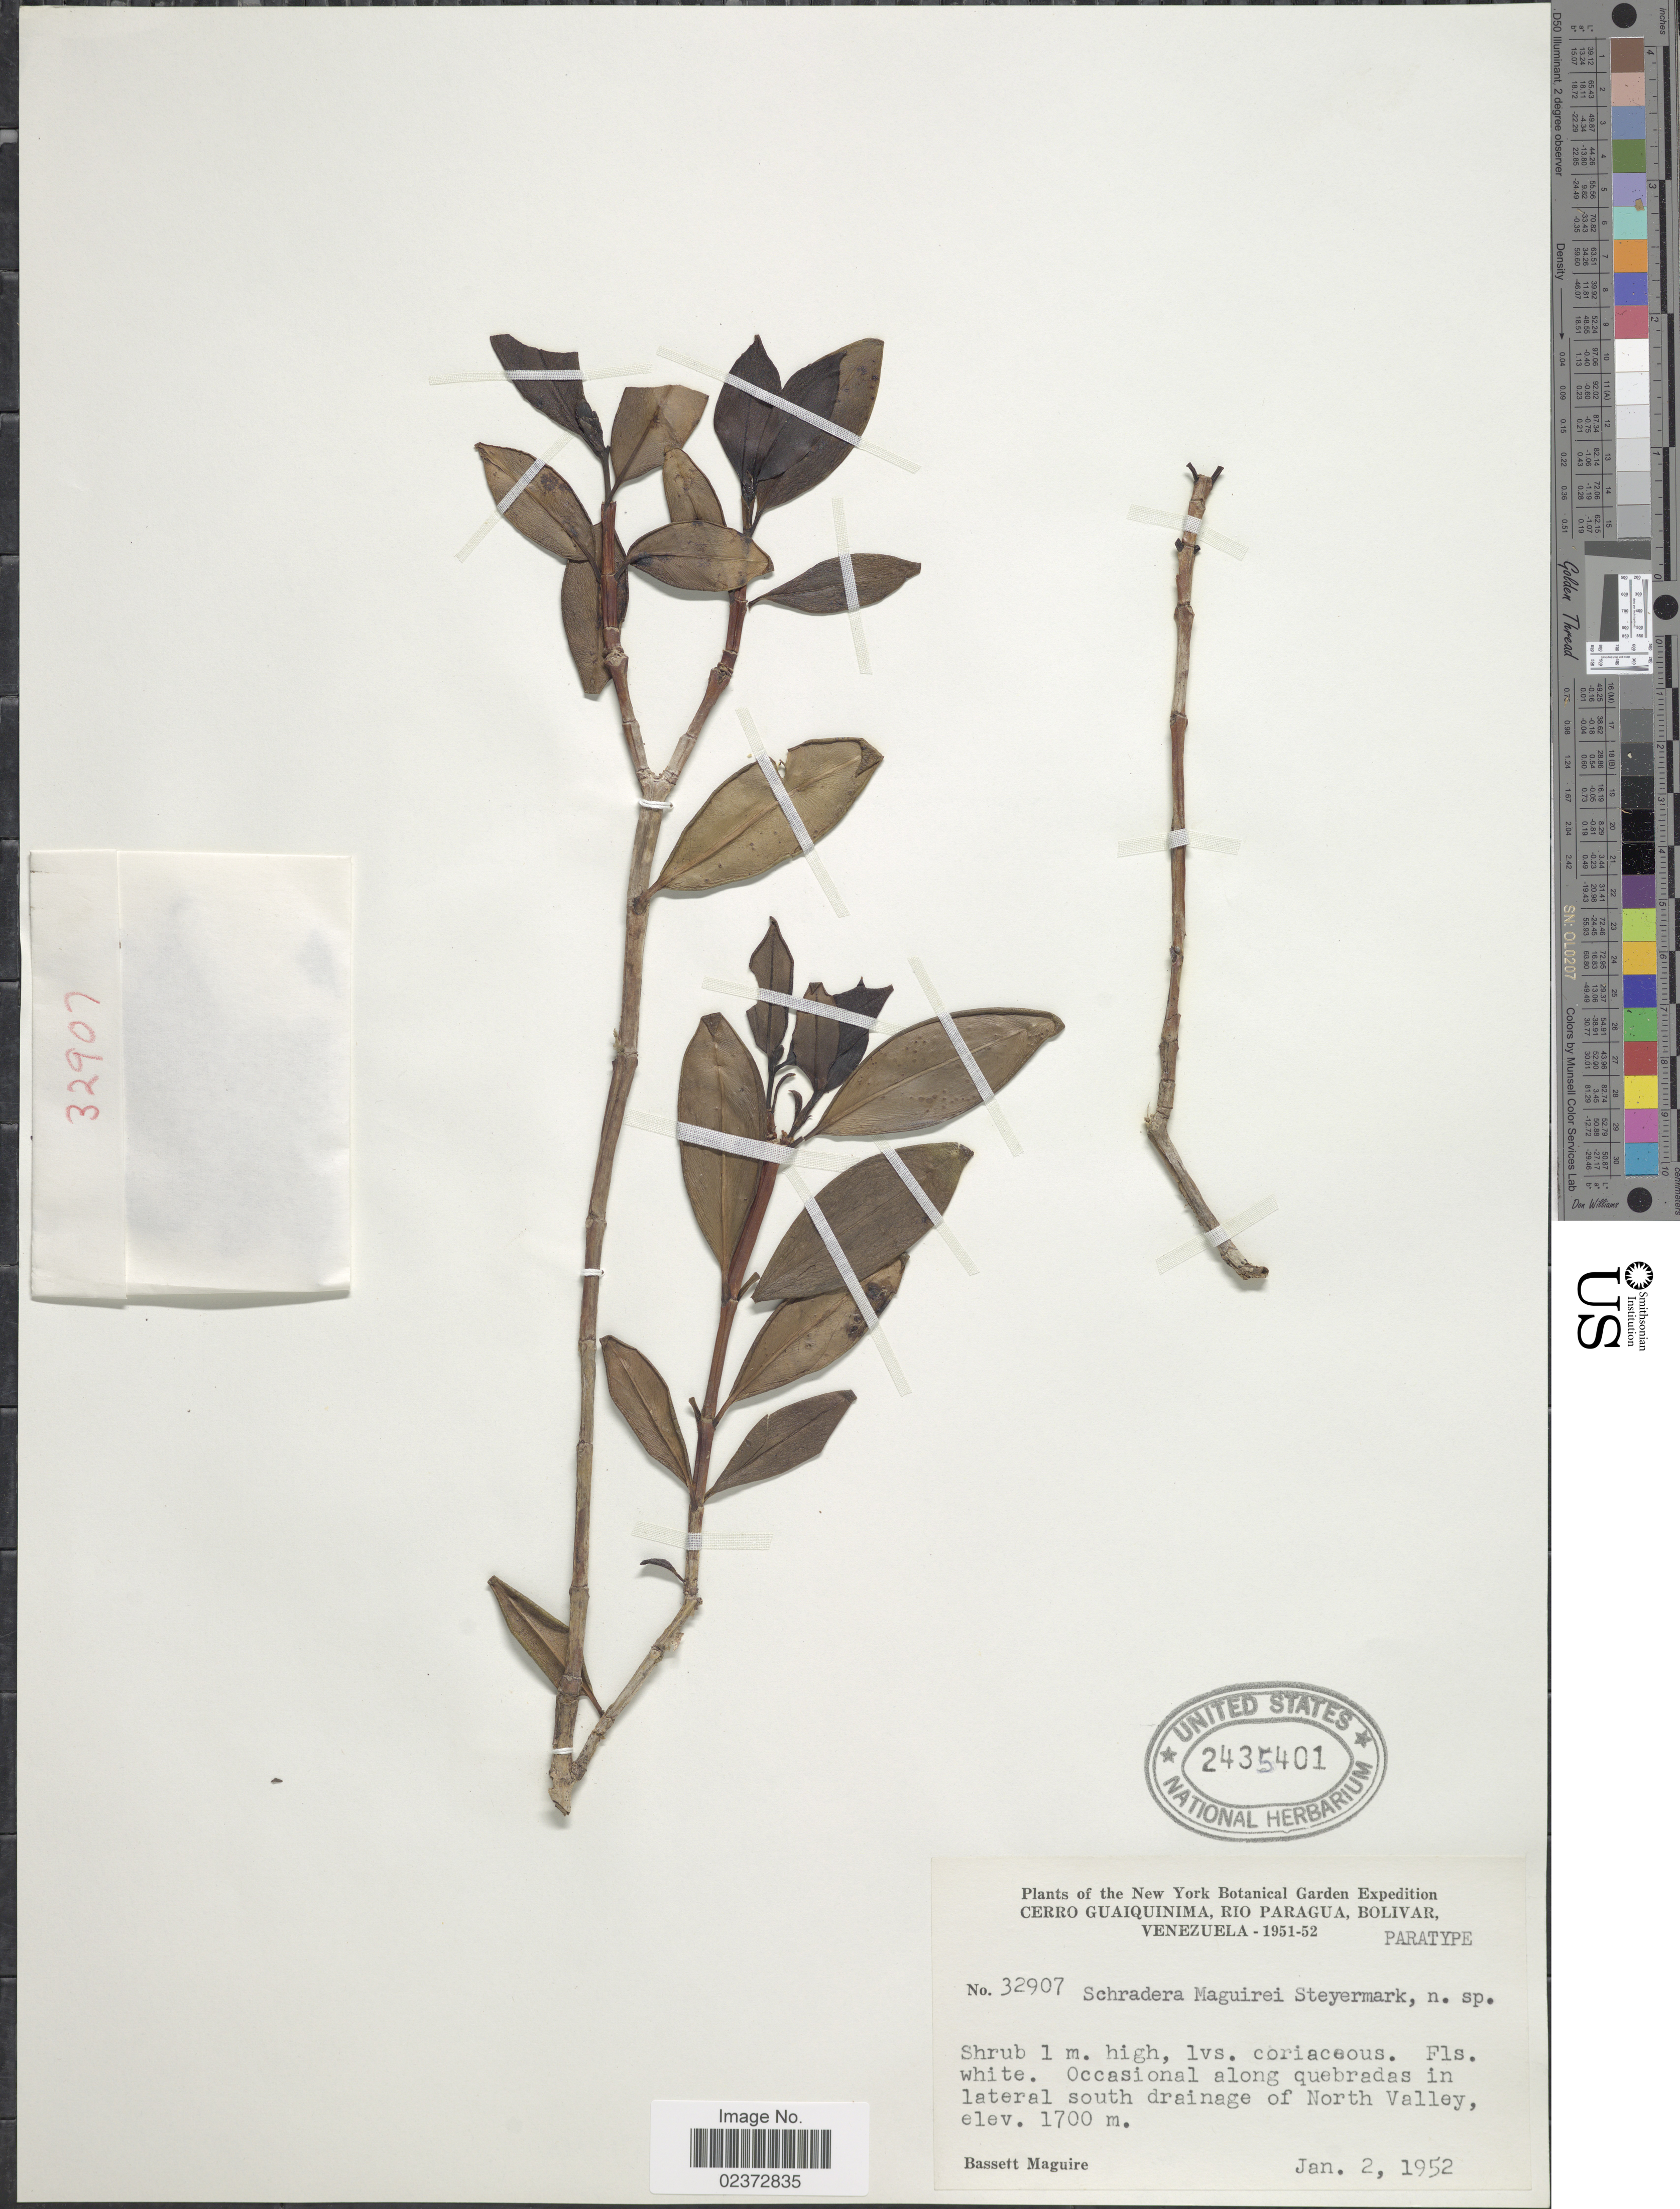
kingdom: Plantae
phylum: Tracheophyta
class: Magnoliopsida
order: Gentianales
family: Rubiaceae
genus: Schradera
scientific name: Schradera maguirei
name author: Steyerm.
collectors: B. Maguire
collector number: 32907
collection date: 1952-01-02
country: Venezuela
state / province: Bolivar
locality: Cerro Guaiquinima, Rio Paragua, Occasional along quebradas in lateral south drainage of North Valley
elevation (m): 1700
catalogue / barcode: US 2435401